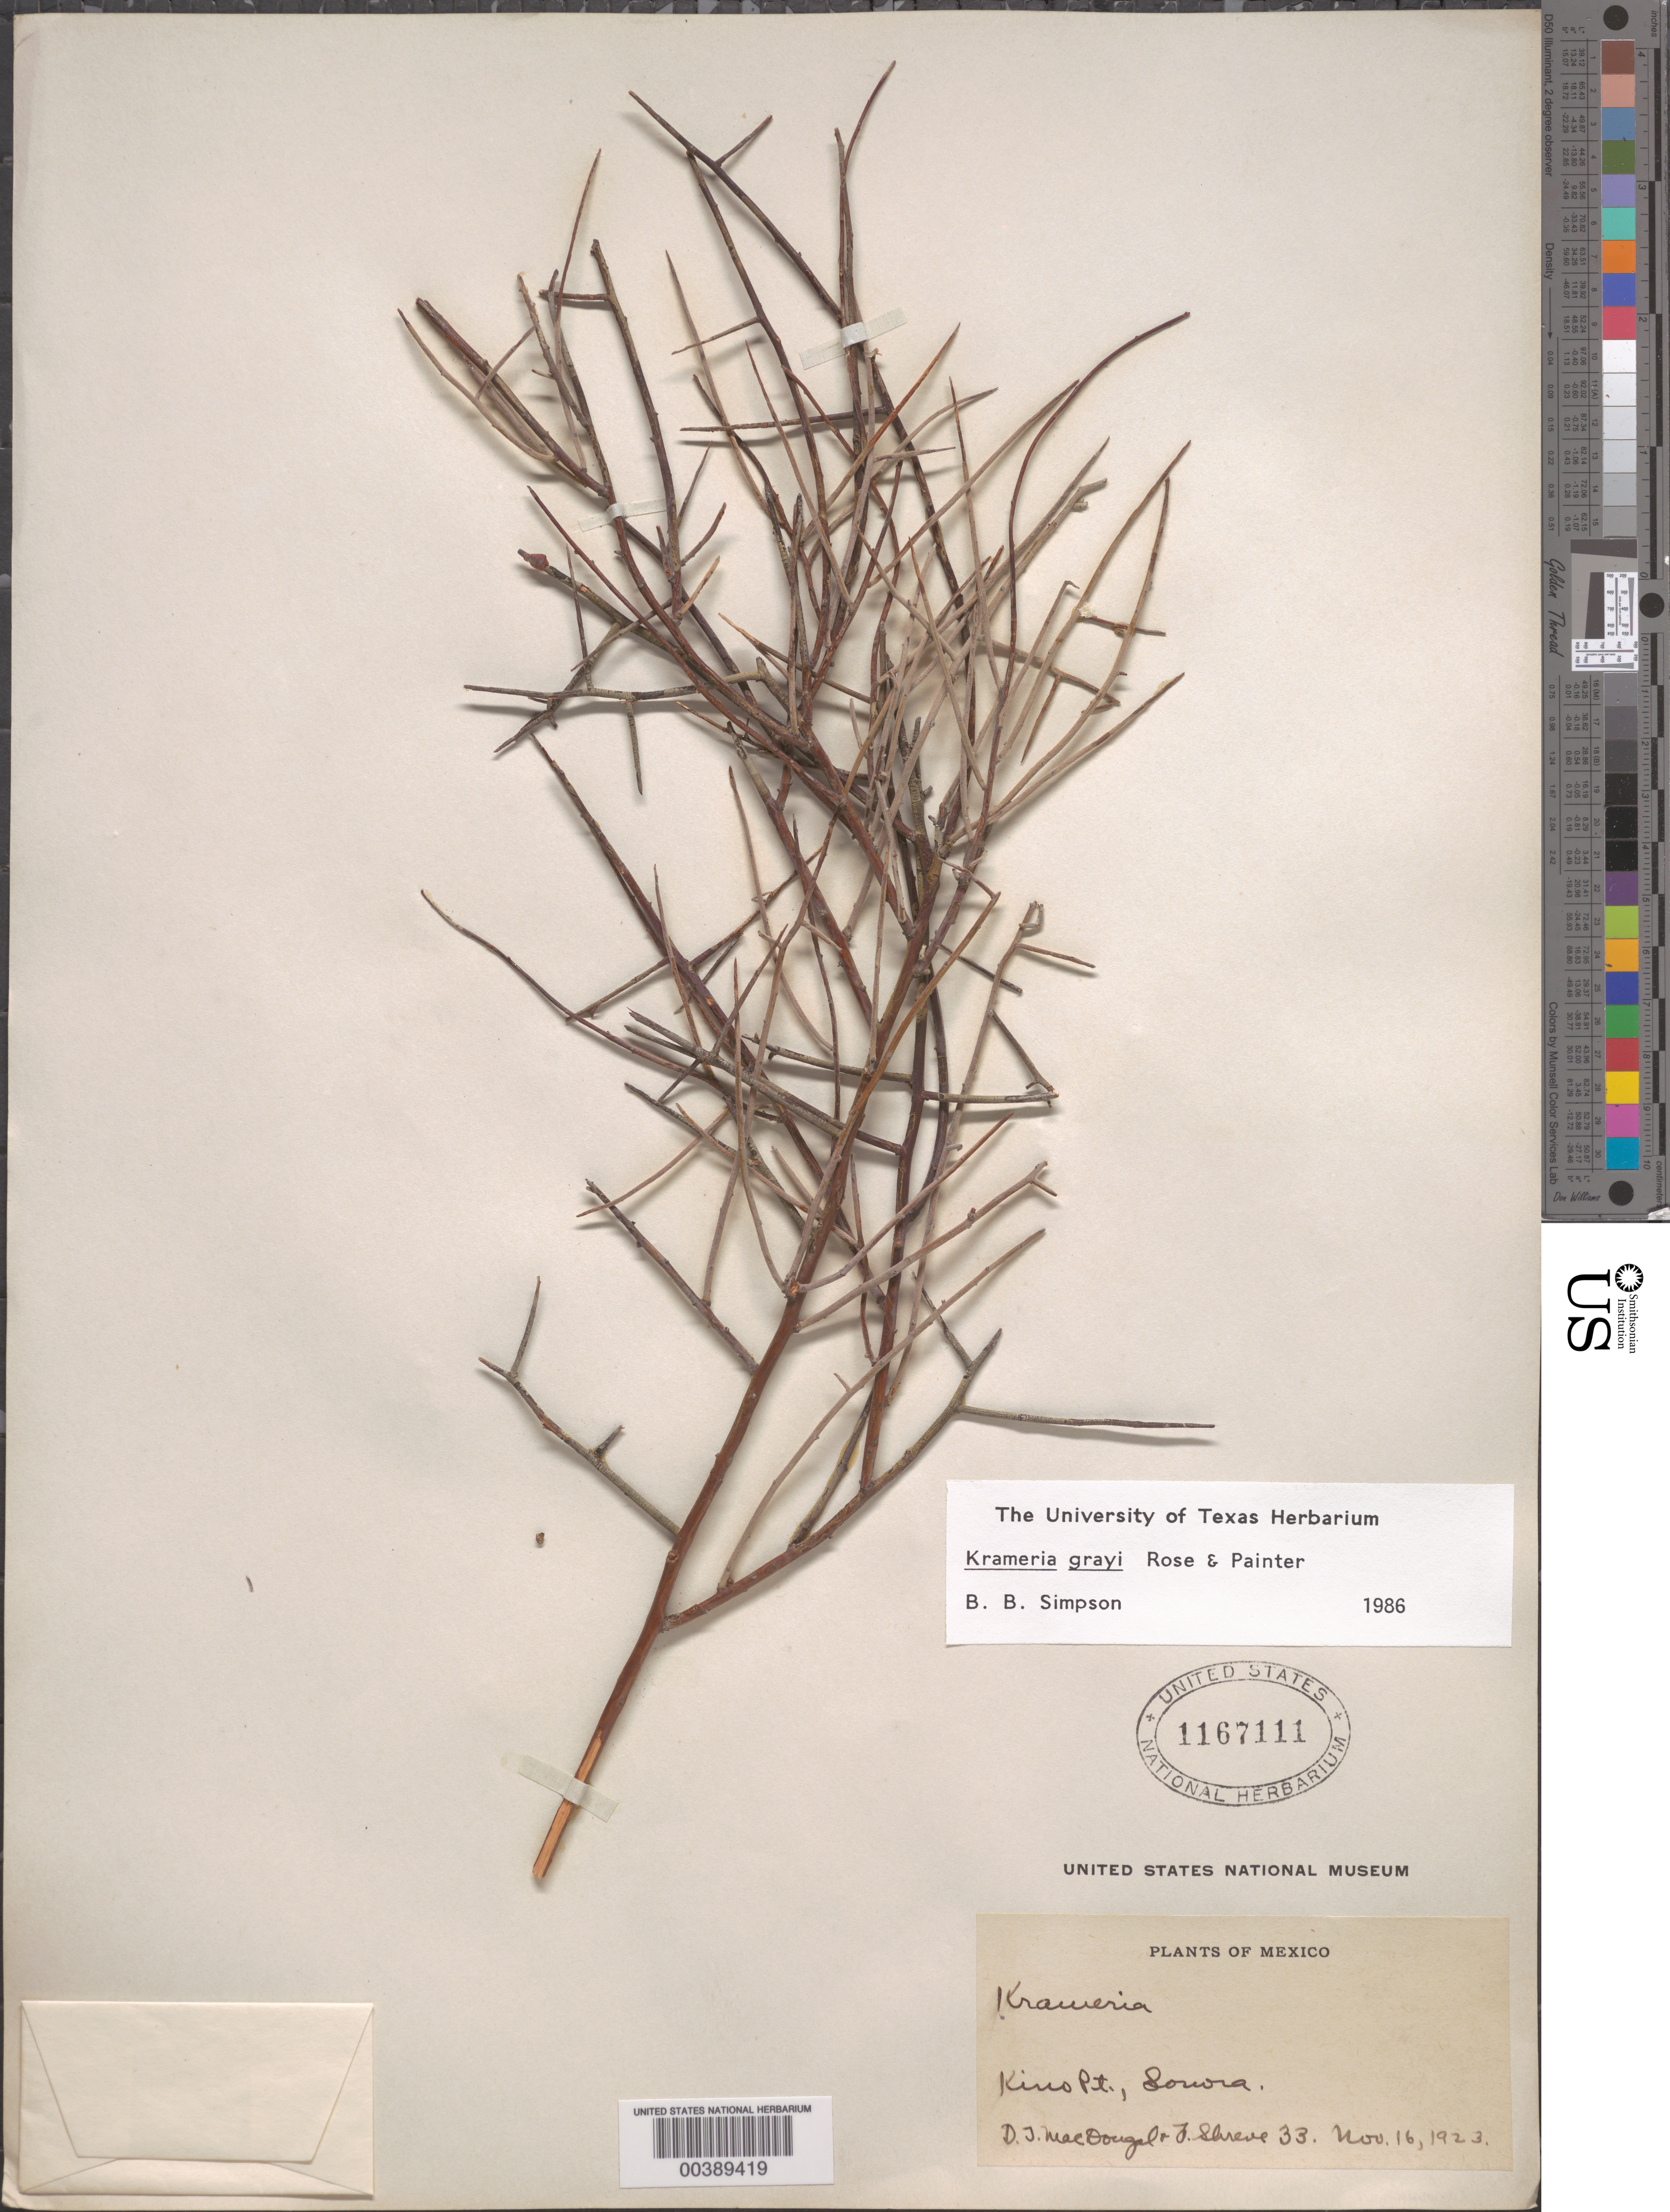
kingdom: Plantae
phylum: Tracheophyta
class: Magnoliopsida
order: Zygophyllales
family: Krameriaceae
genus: Krameria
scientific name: Krameria grayi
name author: Rose & J.H. Painter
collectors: D. T. MacDougal & F. Shreve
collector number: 33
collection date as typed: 16 Nov 1923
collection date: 1923-11-16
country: Mexico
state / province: Sonora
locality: Kino point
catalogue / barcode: US 1167111